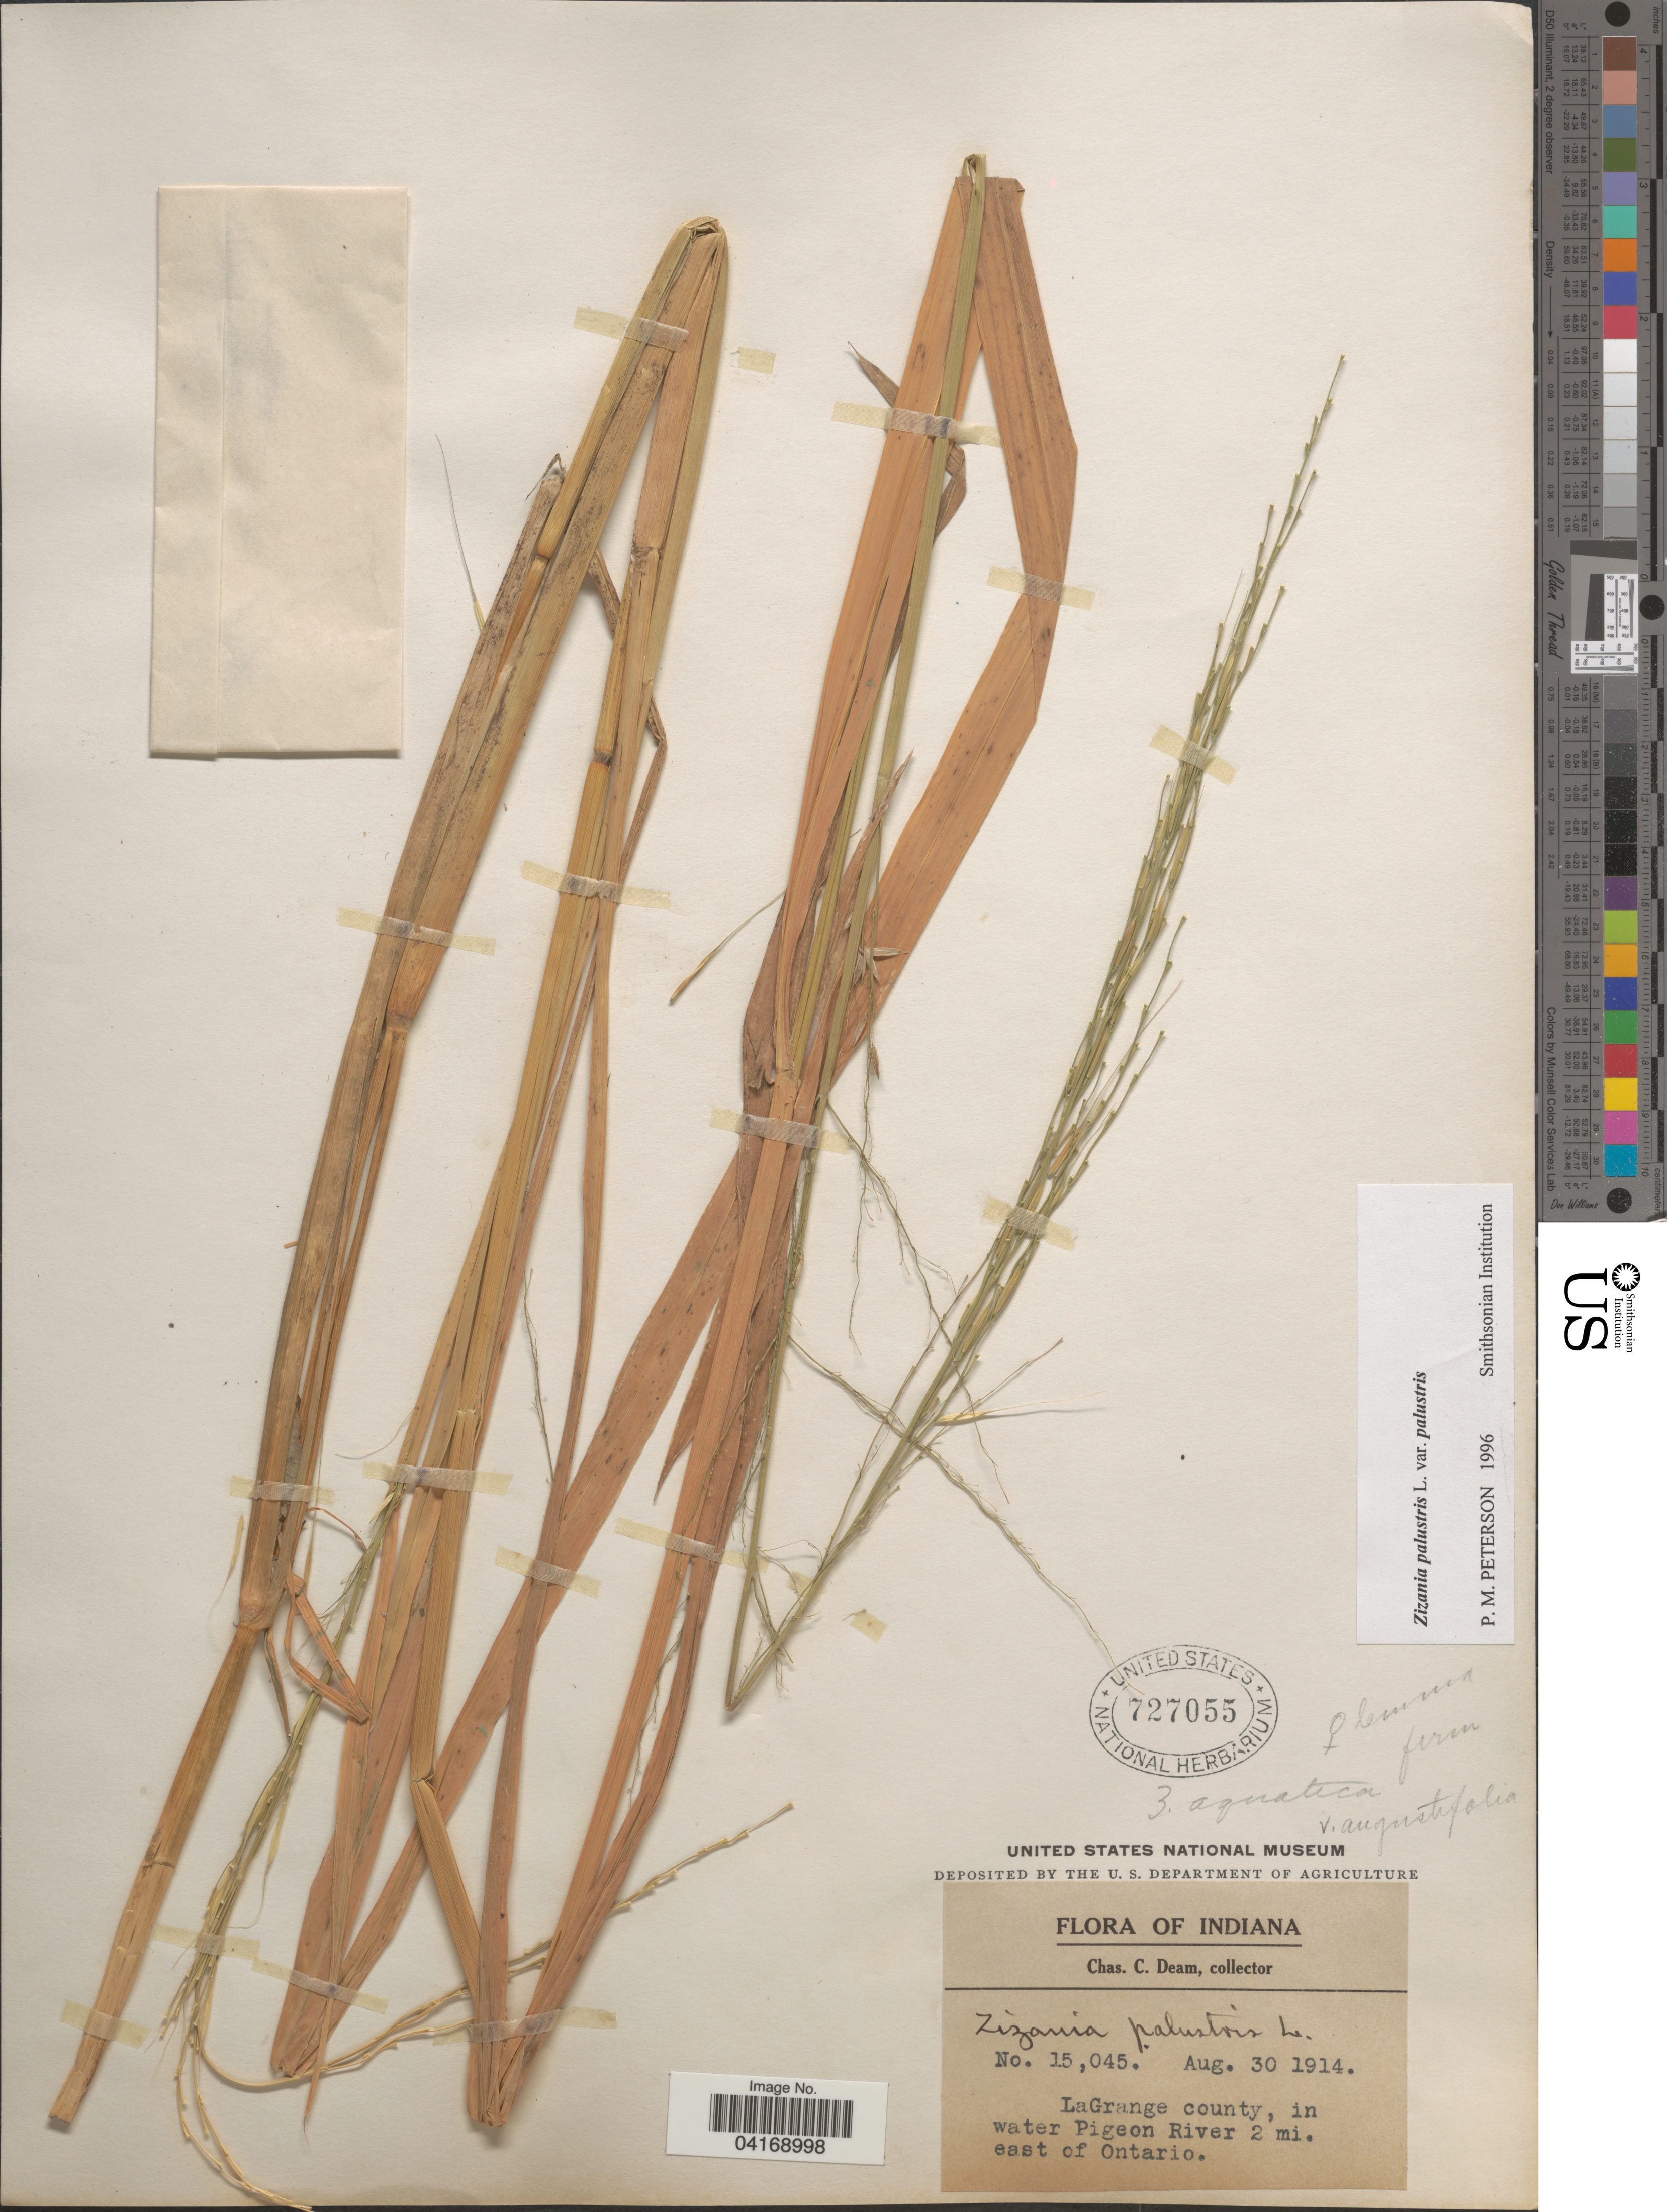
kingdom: Plantae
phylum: Tracheophyta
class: Liliopsida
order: Poales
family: Poaceae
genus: Zizania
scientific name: Zizania palustris var. palustris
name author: L.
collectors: C. C. Deam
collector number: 15045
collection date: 1914-08-30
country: United States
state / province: Indiana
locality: LaGrange county, in water Pigeon River 2 mi. east of Ontario.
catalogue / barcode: US 727055